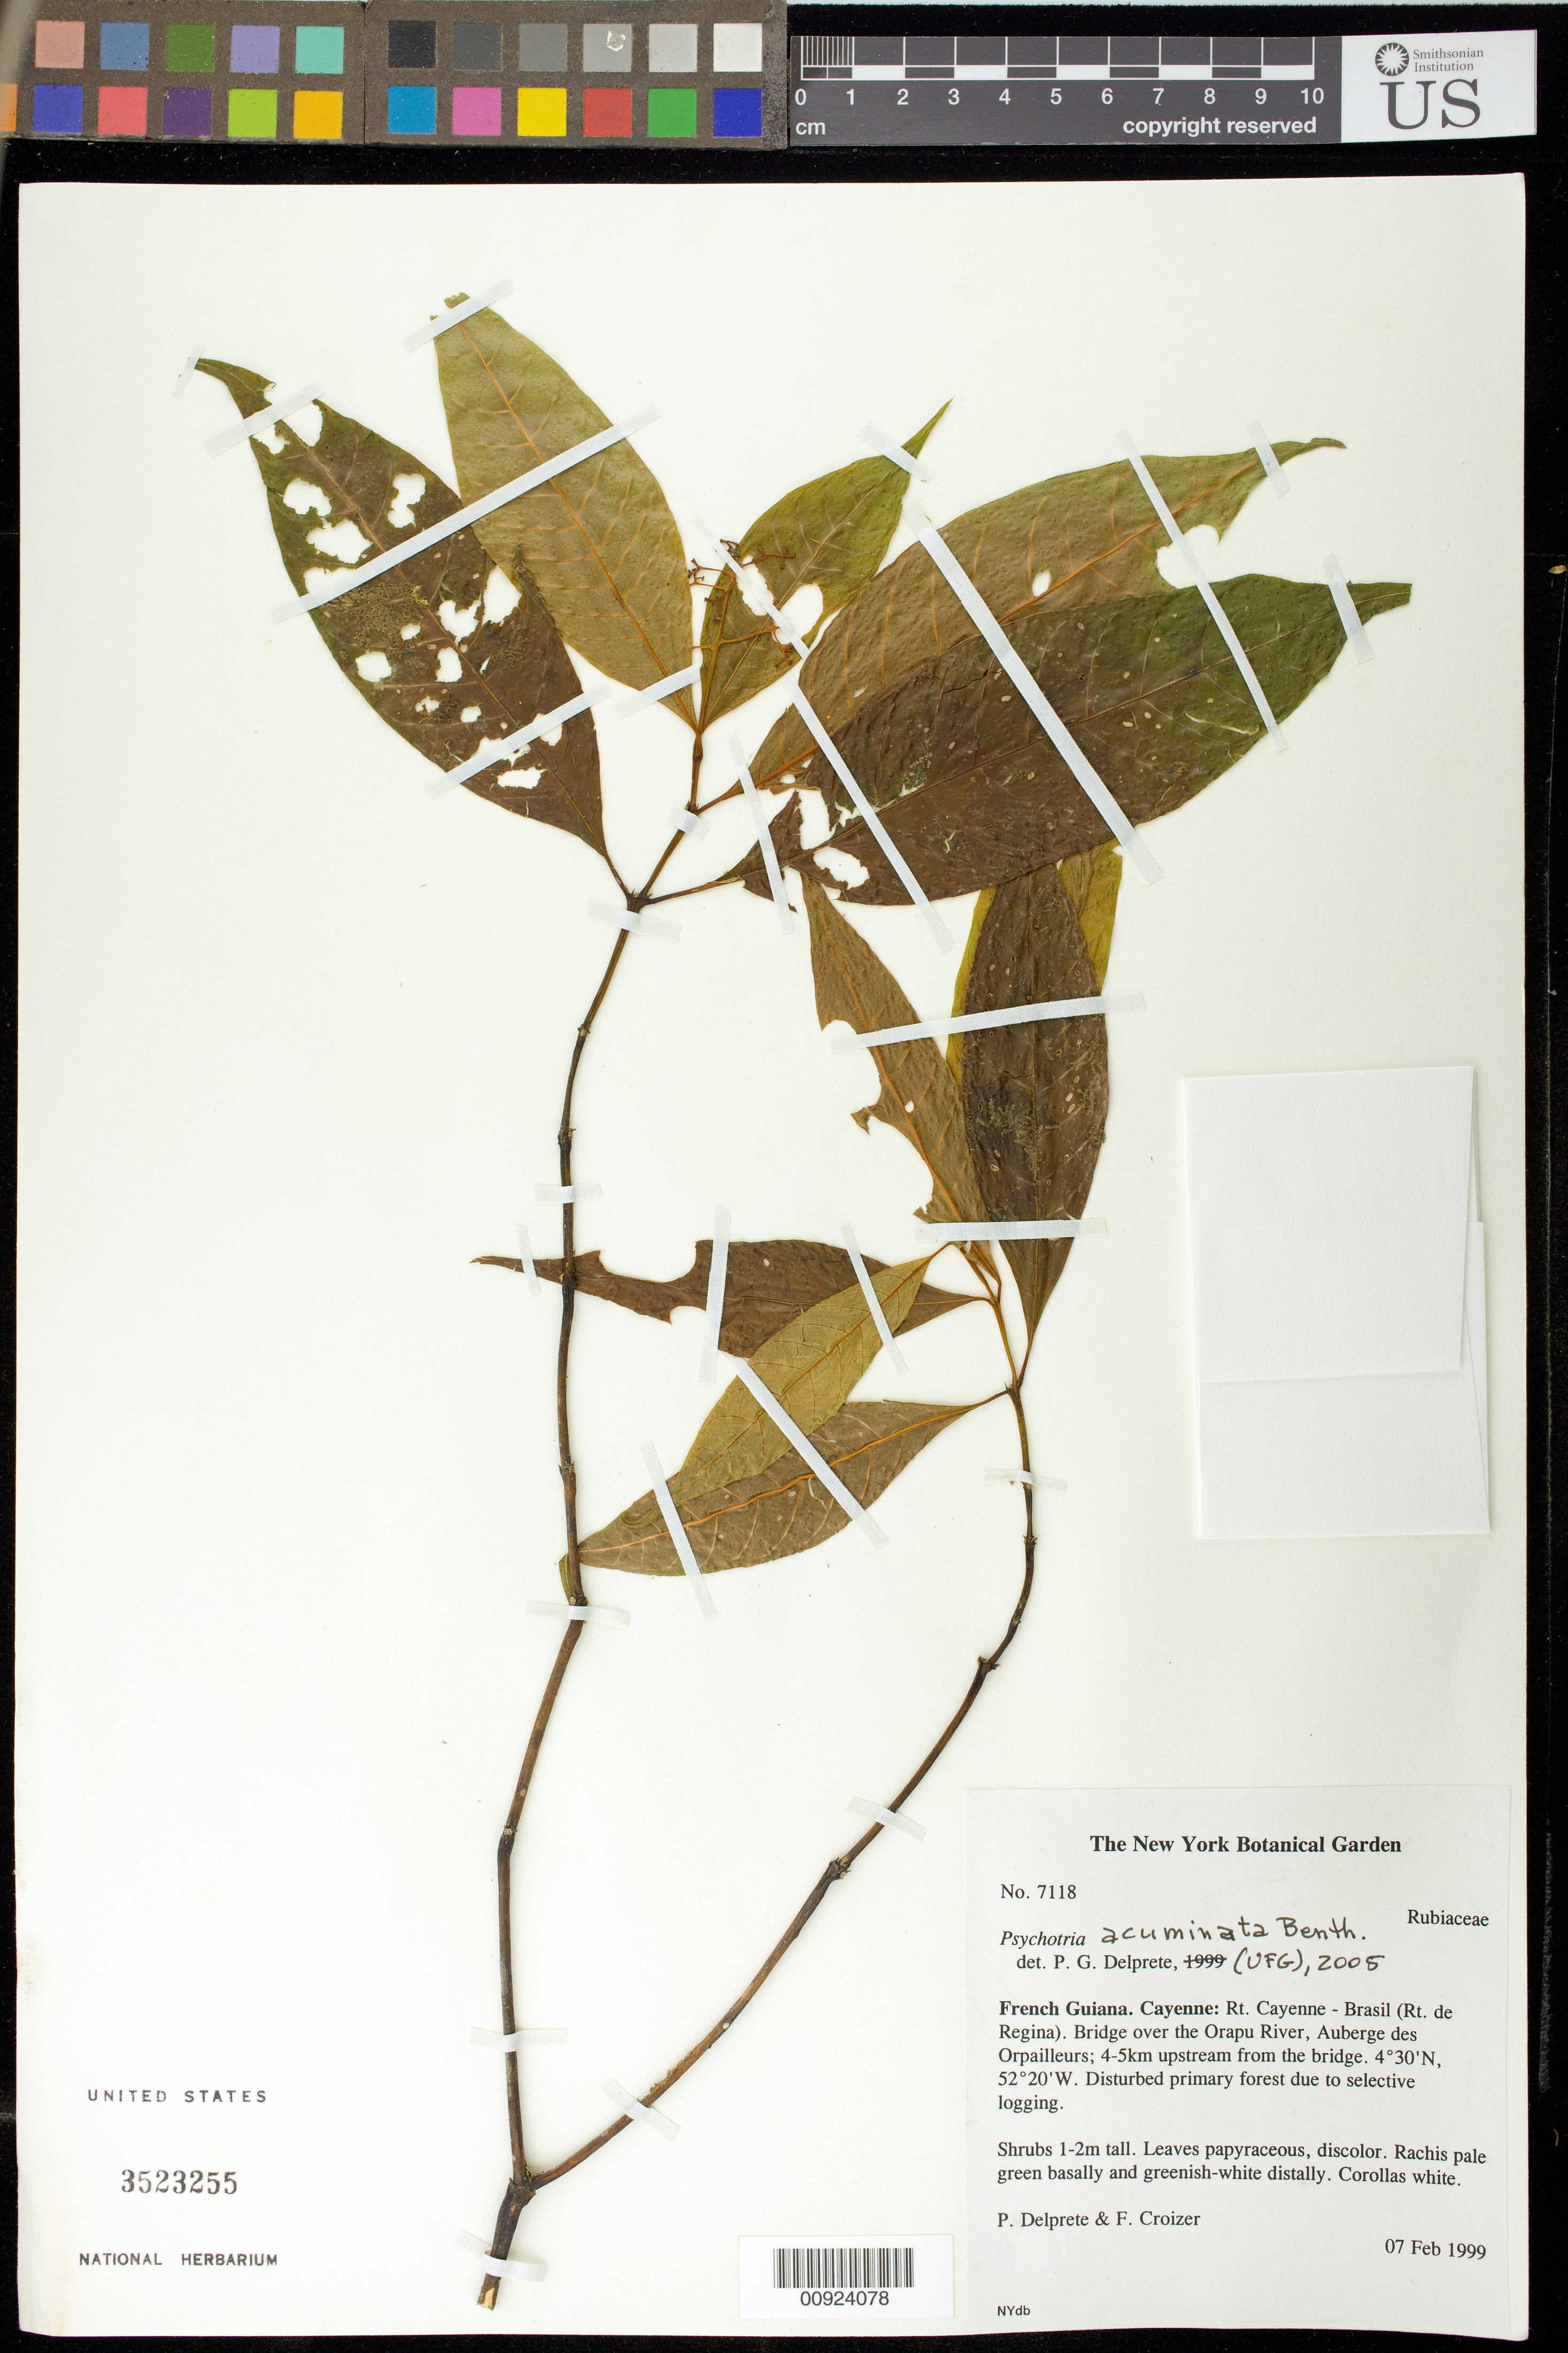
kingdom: Plantae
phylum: Tracheophyta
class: Magnoliopsida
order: Gentianales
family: Rubiaceae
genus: Palicourea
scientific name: Palicourea acuminata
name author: (Benth.) Borhidi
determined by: Kirkbride, J. H., Jr.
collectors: P. G. Delprete & F. Crozier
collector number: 7118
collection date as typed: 7-Feb-99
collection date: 1999-02-07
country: French Guiana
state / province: Cayenne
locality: Rt. Cayenne - Brasil (Rt. de Regina). Bridge over the Orapu River, Auberge des Orpailleurs; 4-5km upstream from the bridge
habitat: Disturbed primary forest due to selective logging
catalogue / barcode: US 3523255